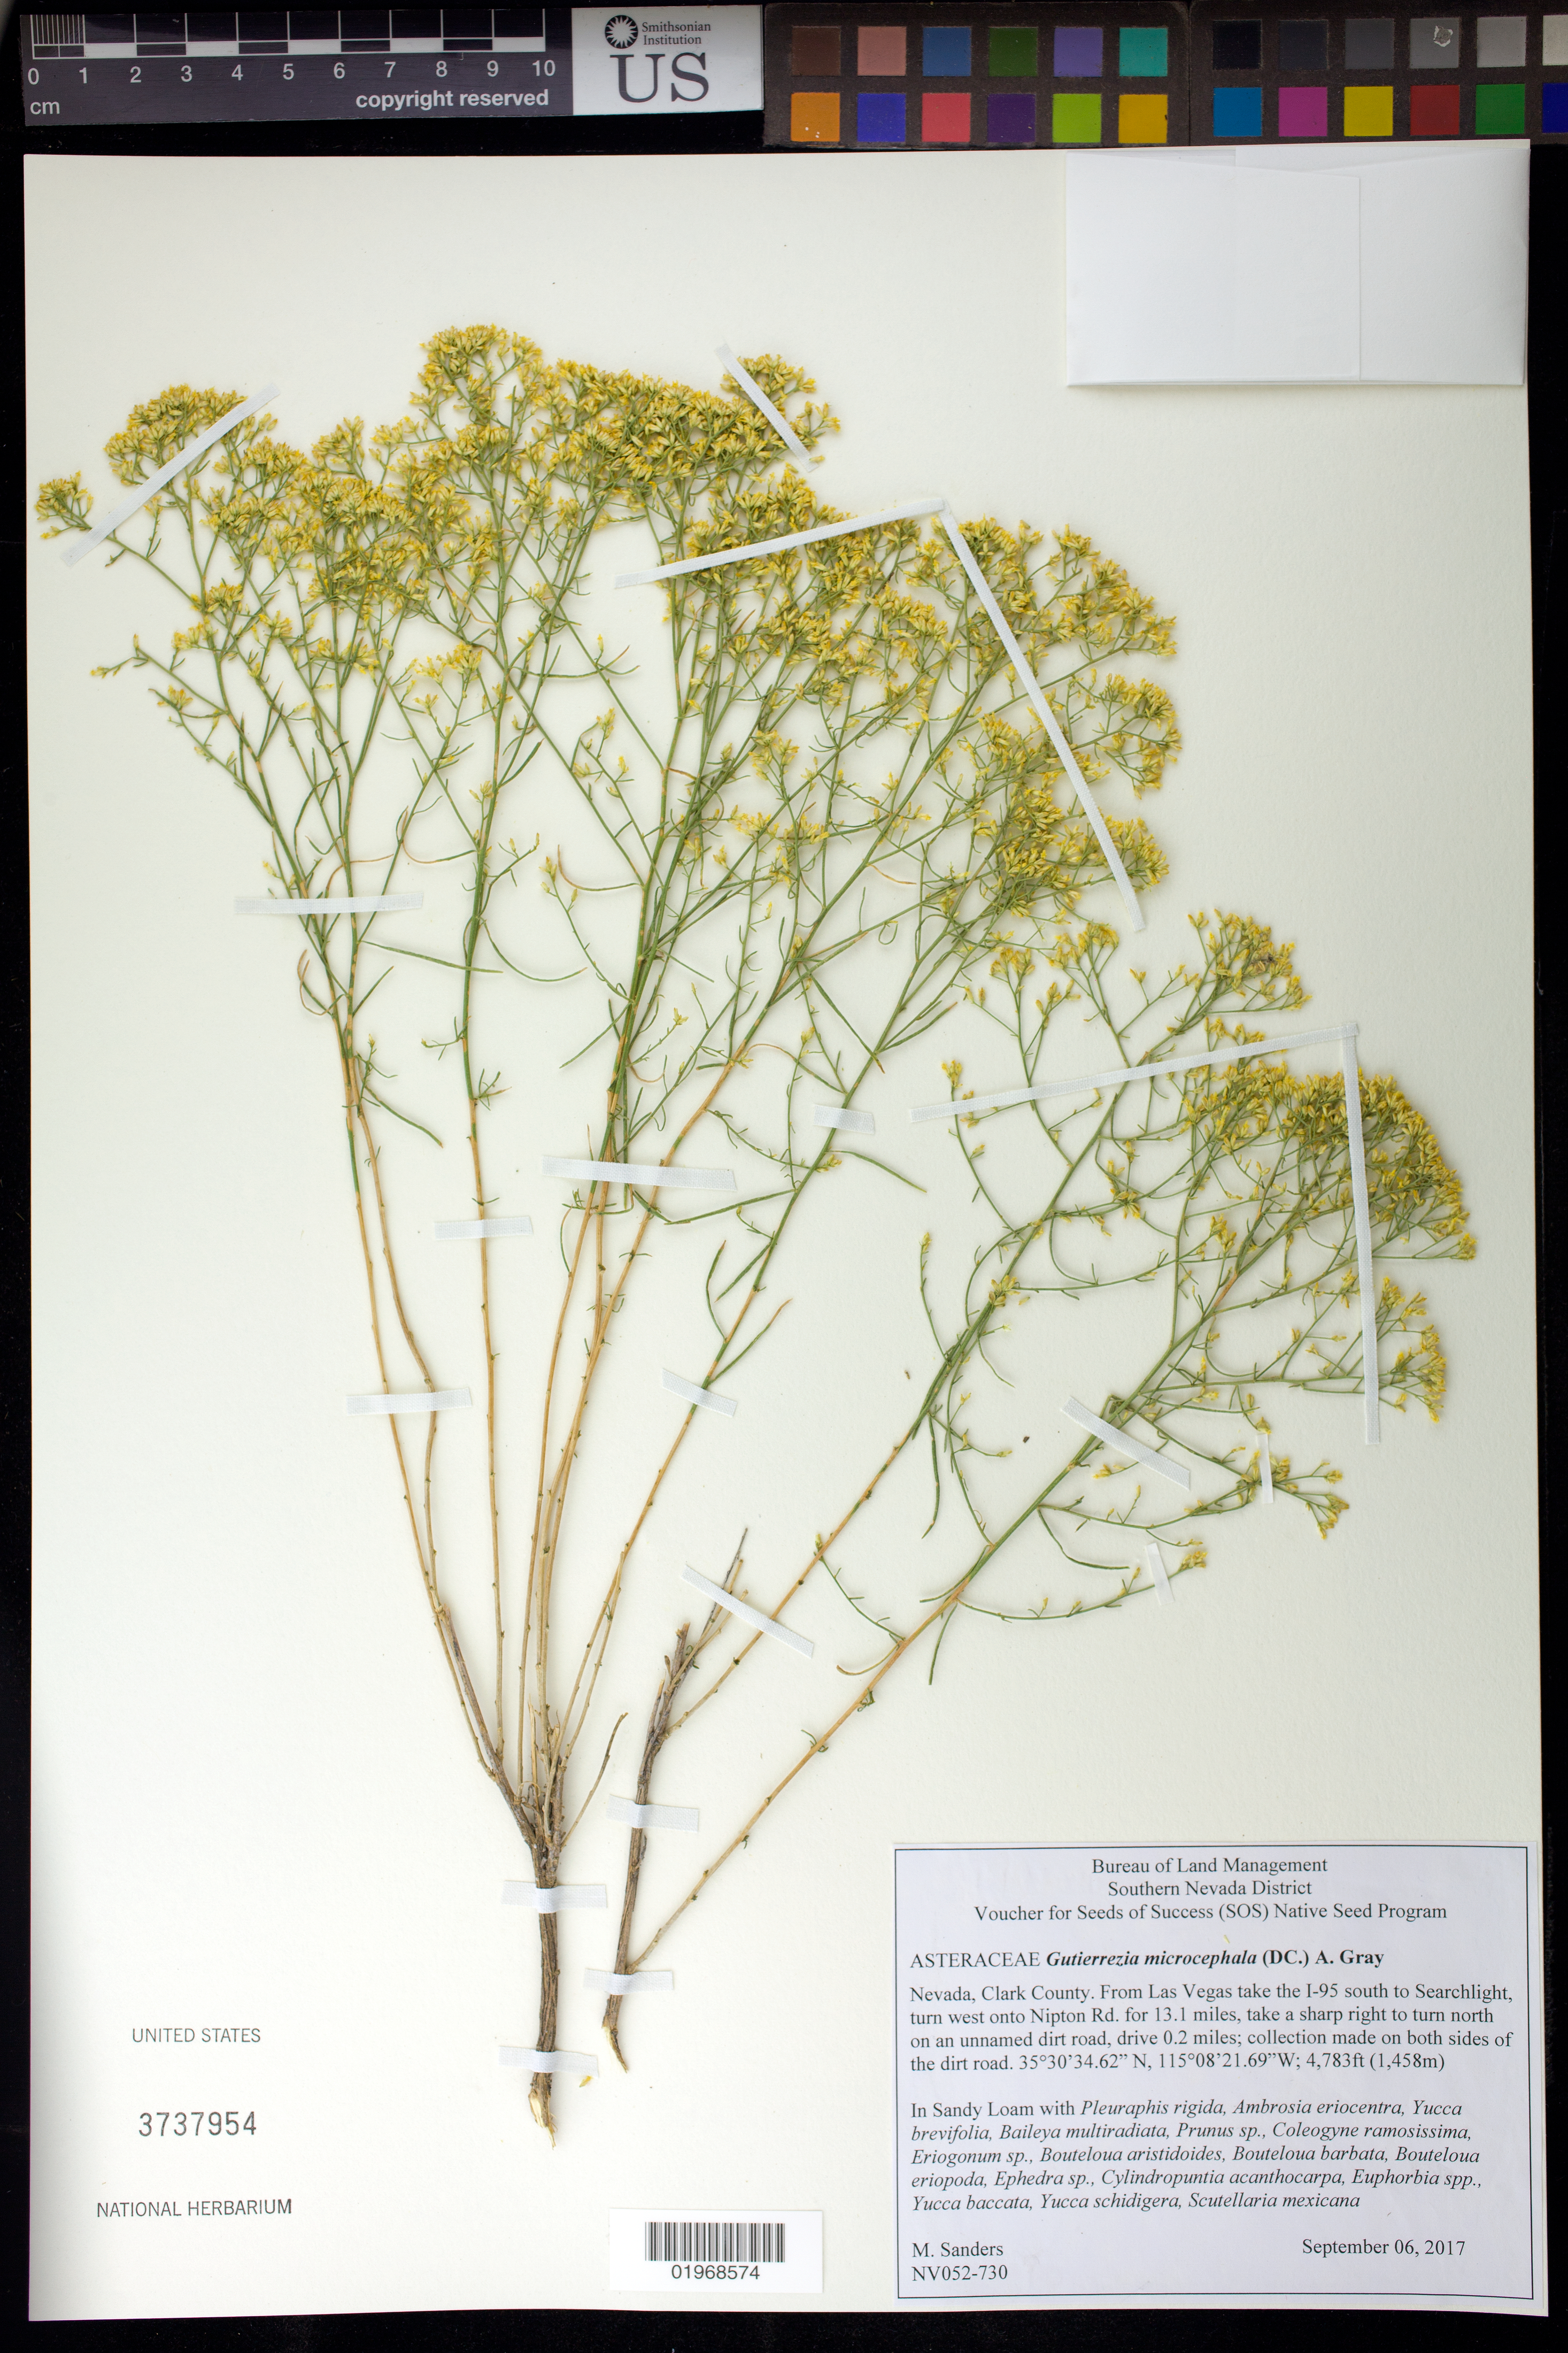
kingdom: Plantae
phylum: Tracheophyta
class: Magnoliopsida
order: Asterales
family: Asteraceae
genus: Gutierrezia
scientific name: Gutierrezia microcephala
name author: (DC.) A. Gray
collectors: M. Sanders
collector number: NV052-730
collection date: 2017-09-06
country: United States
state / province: Nevada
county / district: Clark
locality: From I-95 S to Searhlight, turn W onto Nipton Rd. for 13.1 miles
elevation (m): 1458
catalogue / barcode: US 3737954